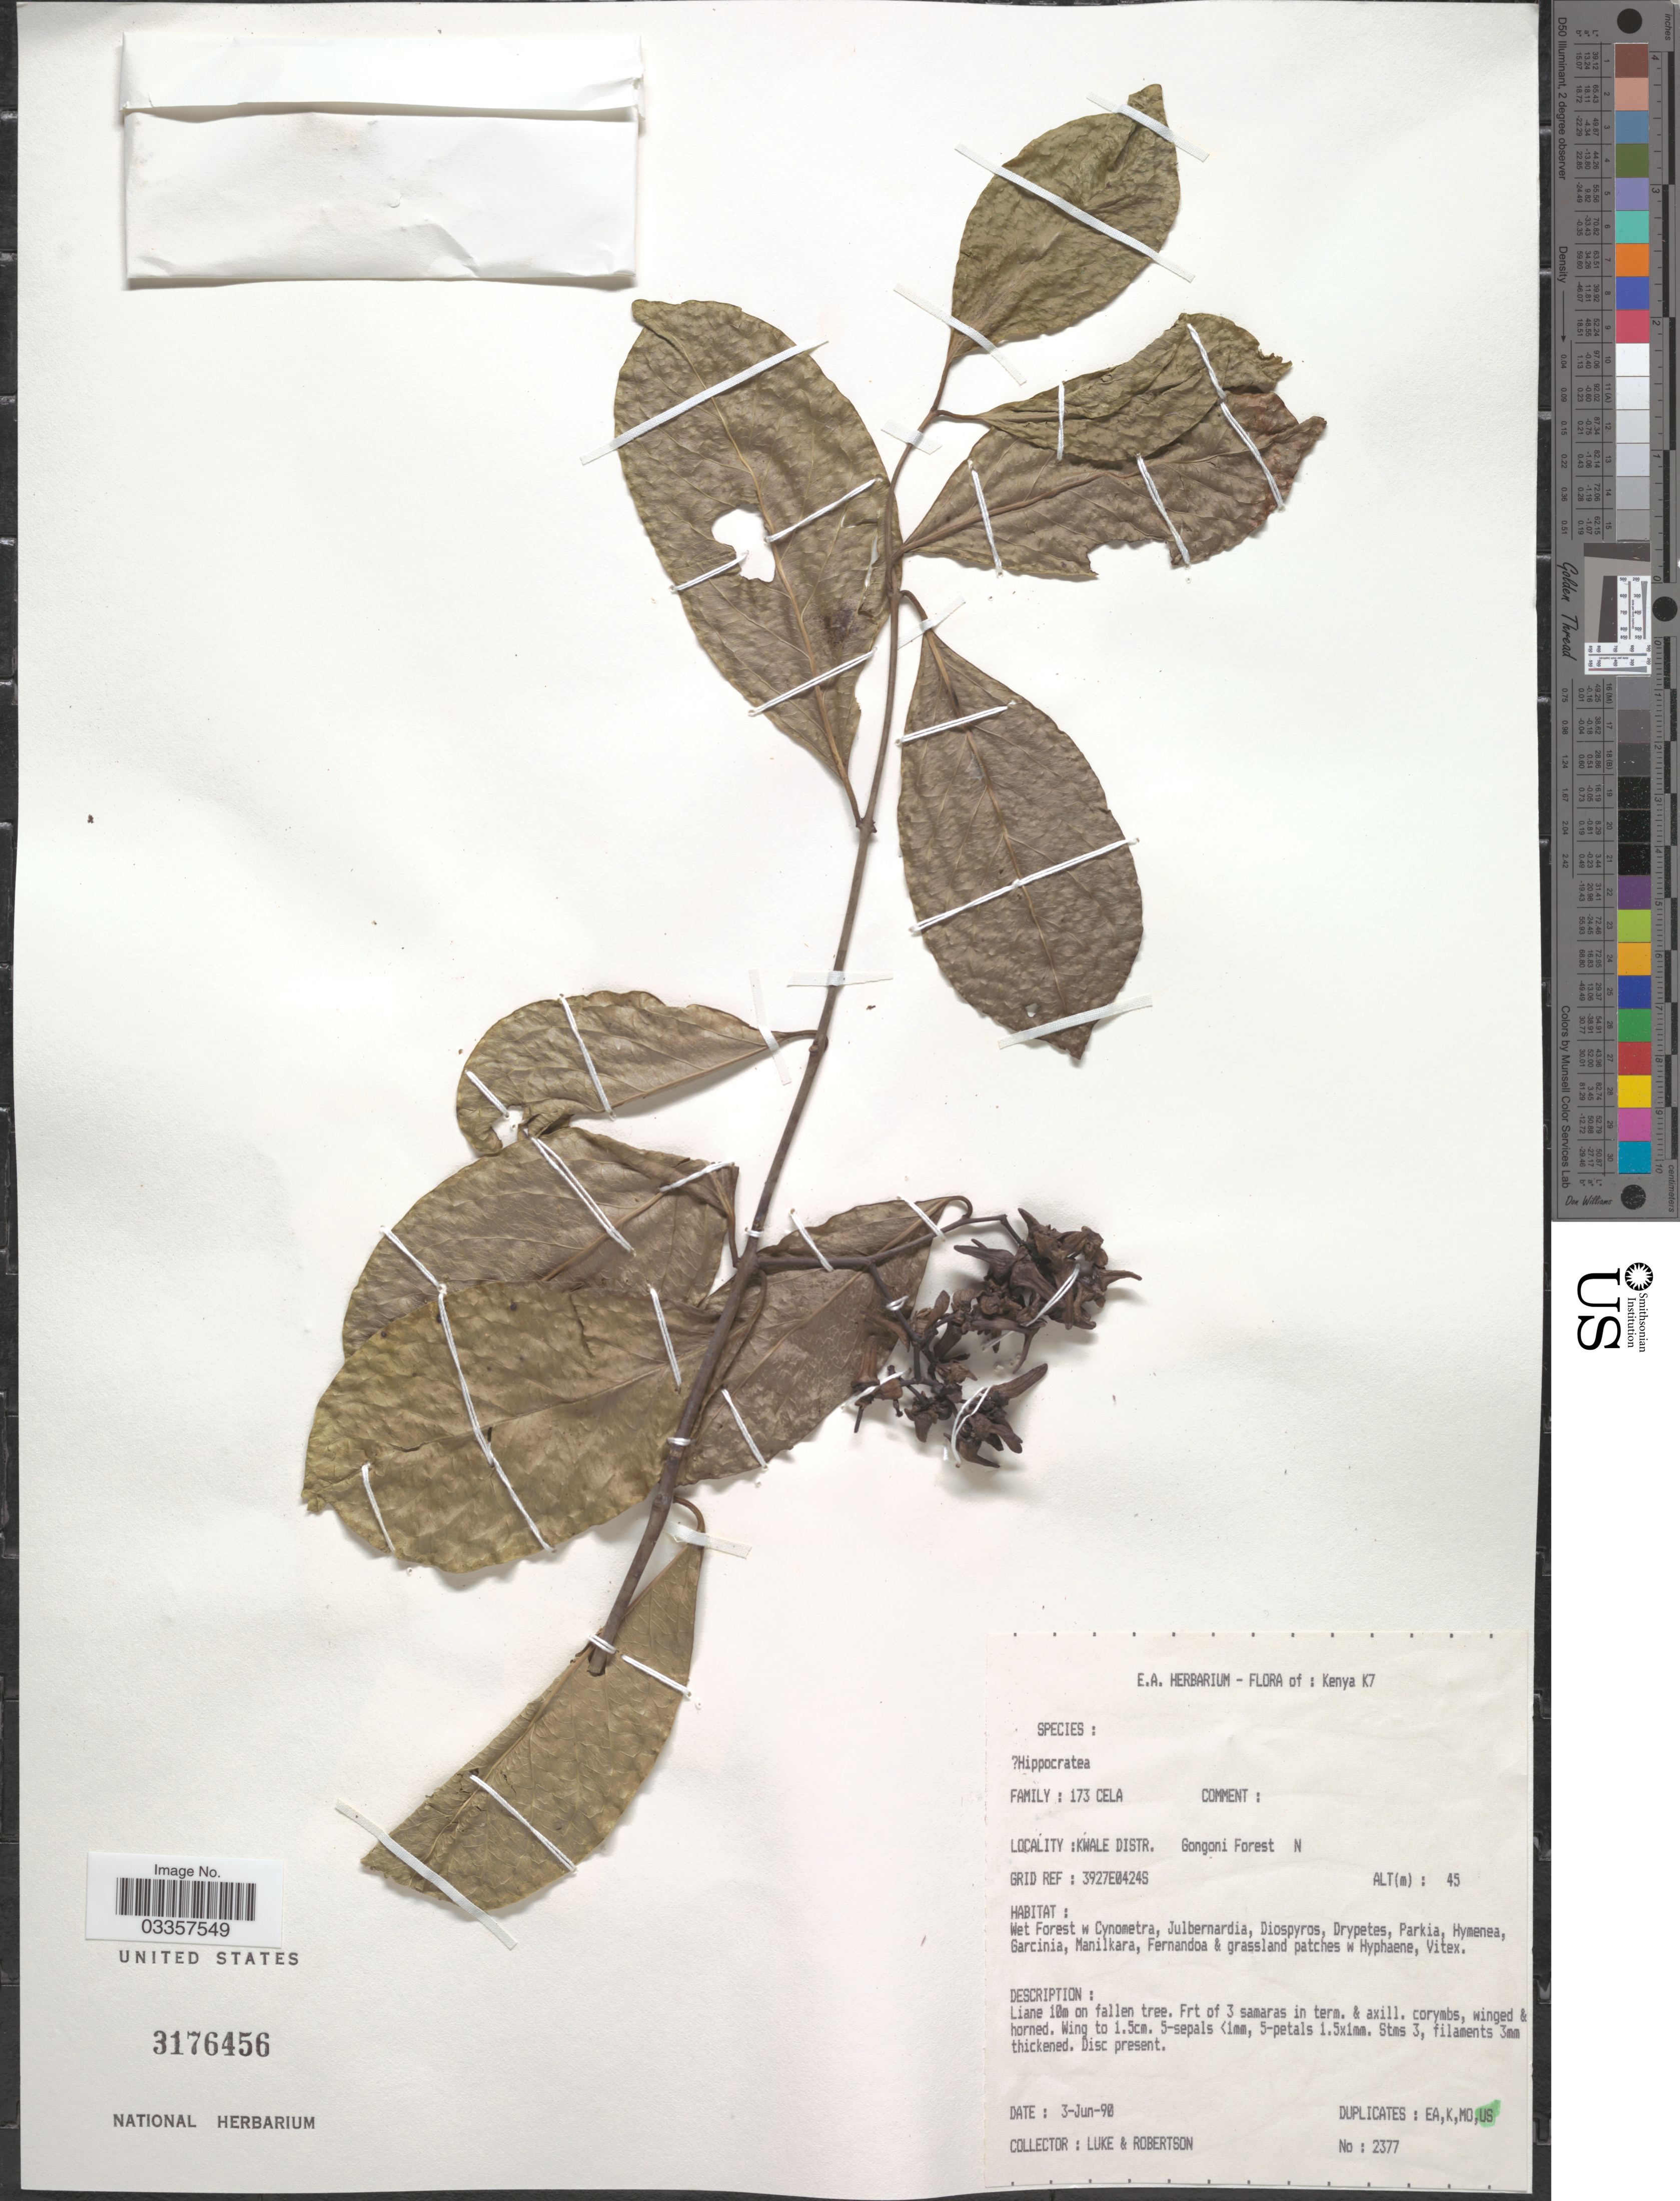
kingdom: Plantae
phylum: Tracheophyta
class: Magnoliopsida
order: Celastrales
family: Celastraceae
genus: Hippocratea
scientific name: Hippocratea sp.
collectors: -. Luke & -. Robertson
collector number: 2377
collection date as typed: Transcribed d/m/y: 3/6/90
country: Kenya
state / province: Kwale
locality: Kwale Distr. Gongoni Forest N.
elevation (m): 45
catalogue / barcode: US 3176456